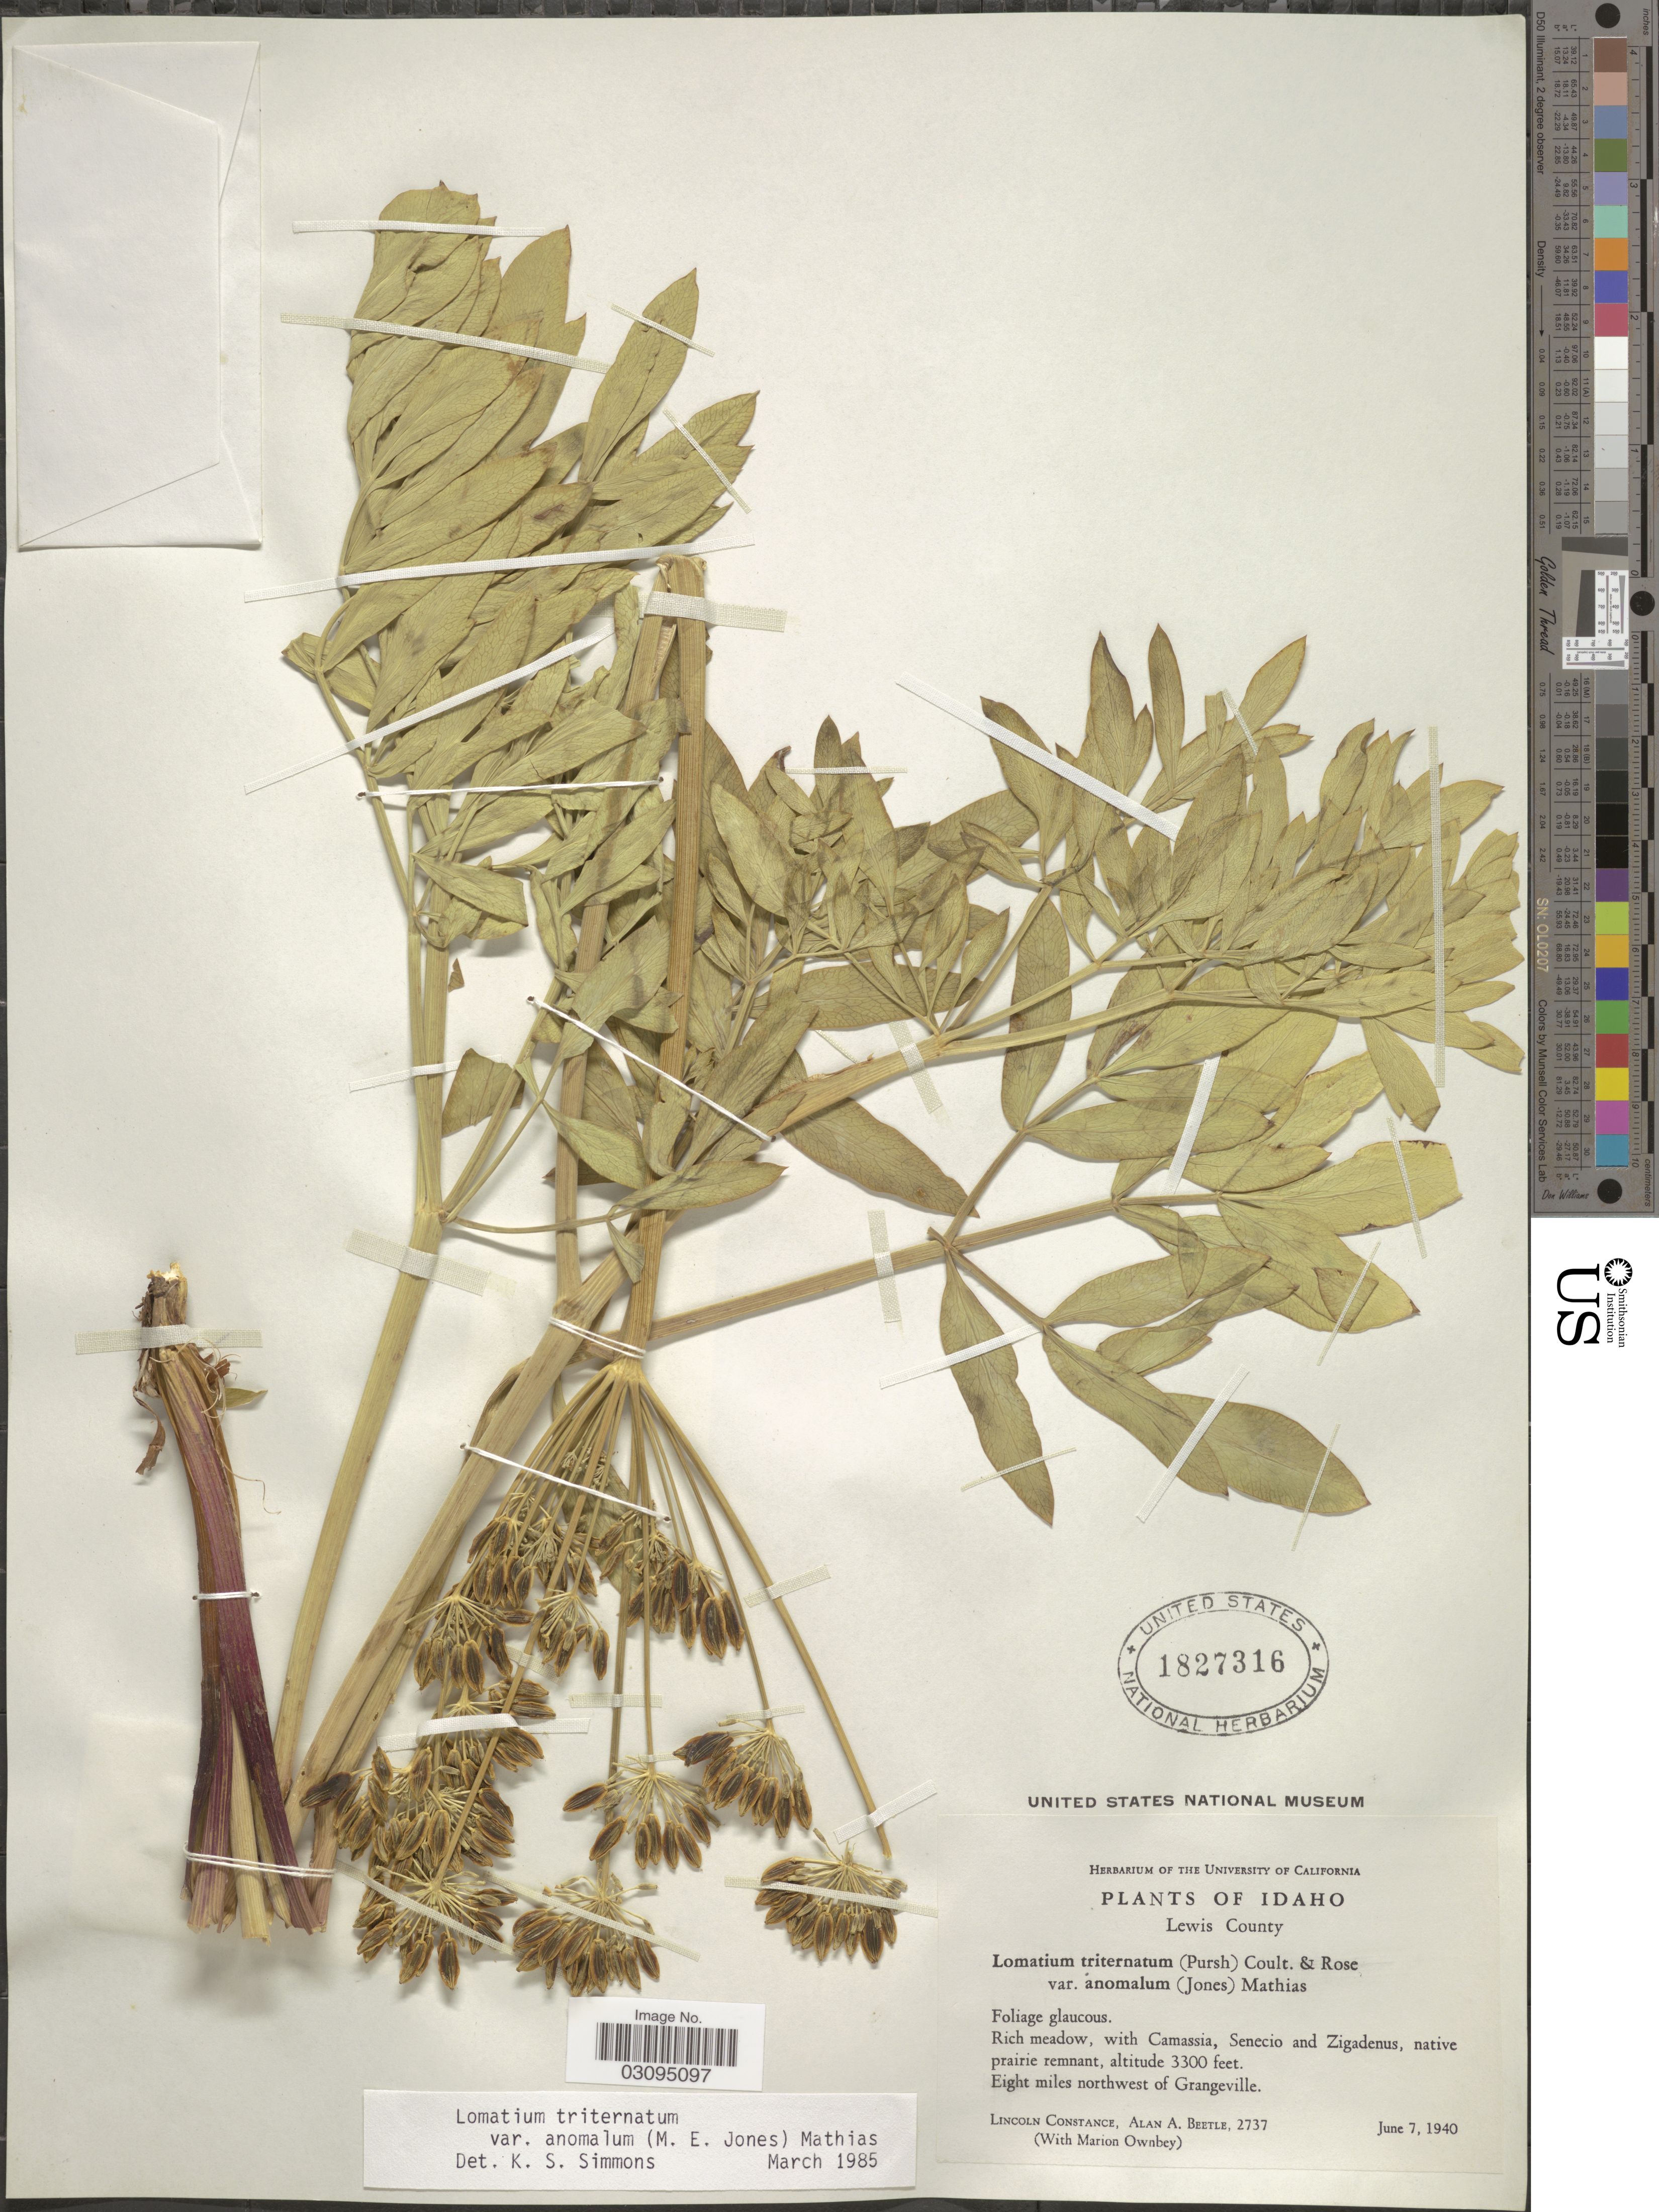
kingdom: Plantae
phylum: Tracheophyta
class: Magnoliopsida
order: Apiales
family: Apiaceae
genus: Lomatium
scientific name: Lomatium triternatum var. anomalum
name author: (M.E. Jones ex J.M. Coult. & Rose) Mathias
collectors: L. Constance, A. A. Beetle & M. Ownbey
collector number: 2737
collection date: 1940-06-07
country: United States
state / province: Idaho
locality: Lewis County, Eight miles northwest of Grangeville.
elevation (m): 1006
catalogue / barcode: US 1827316